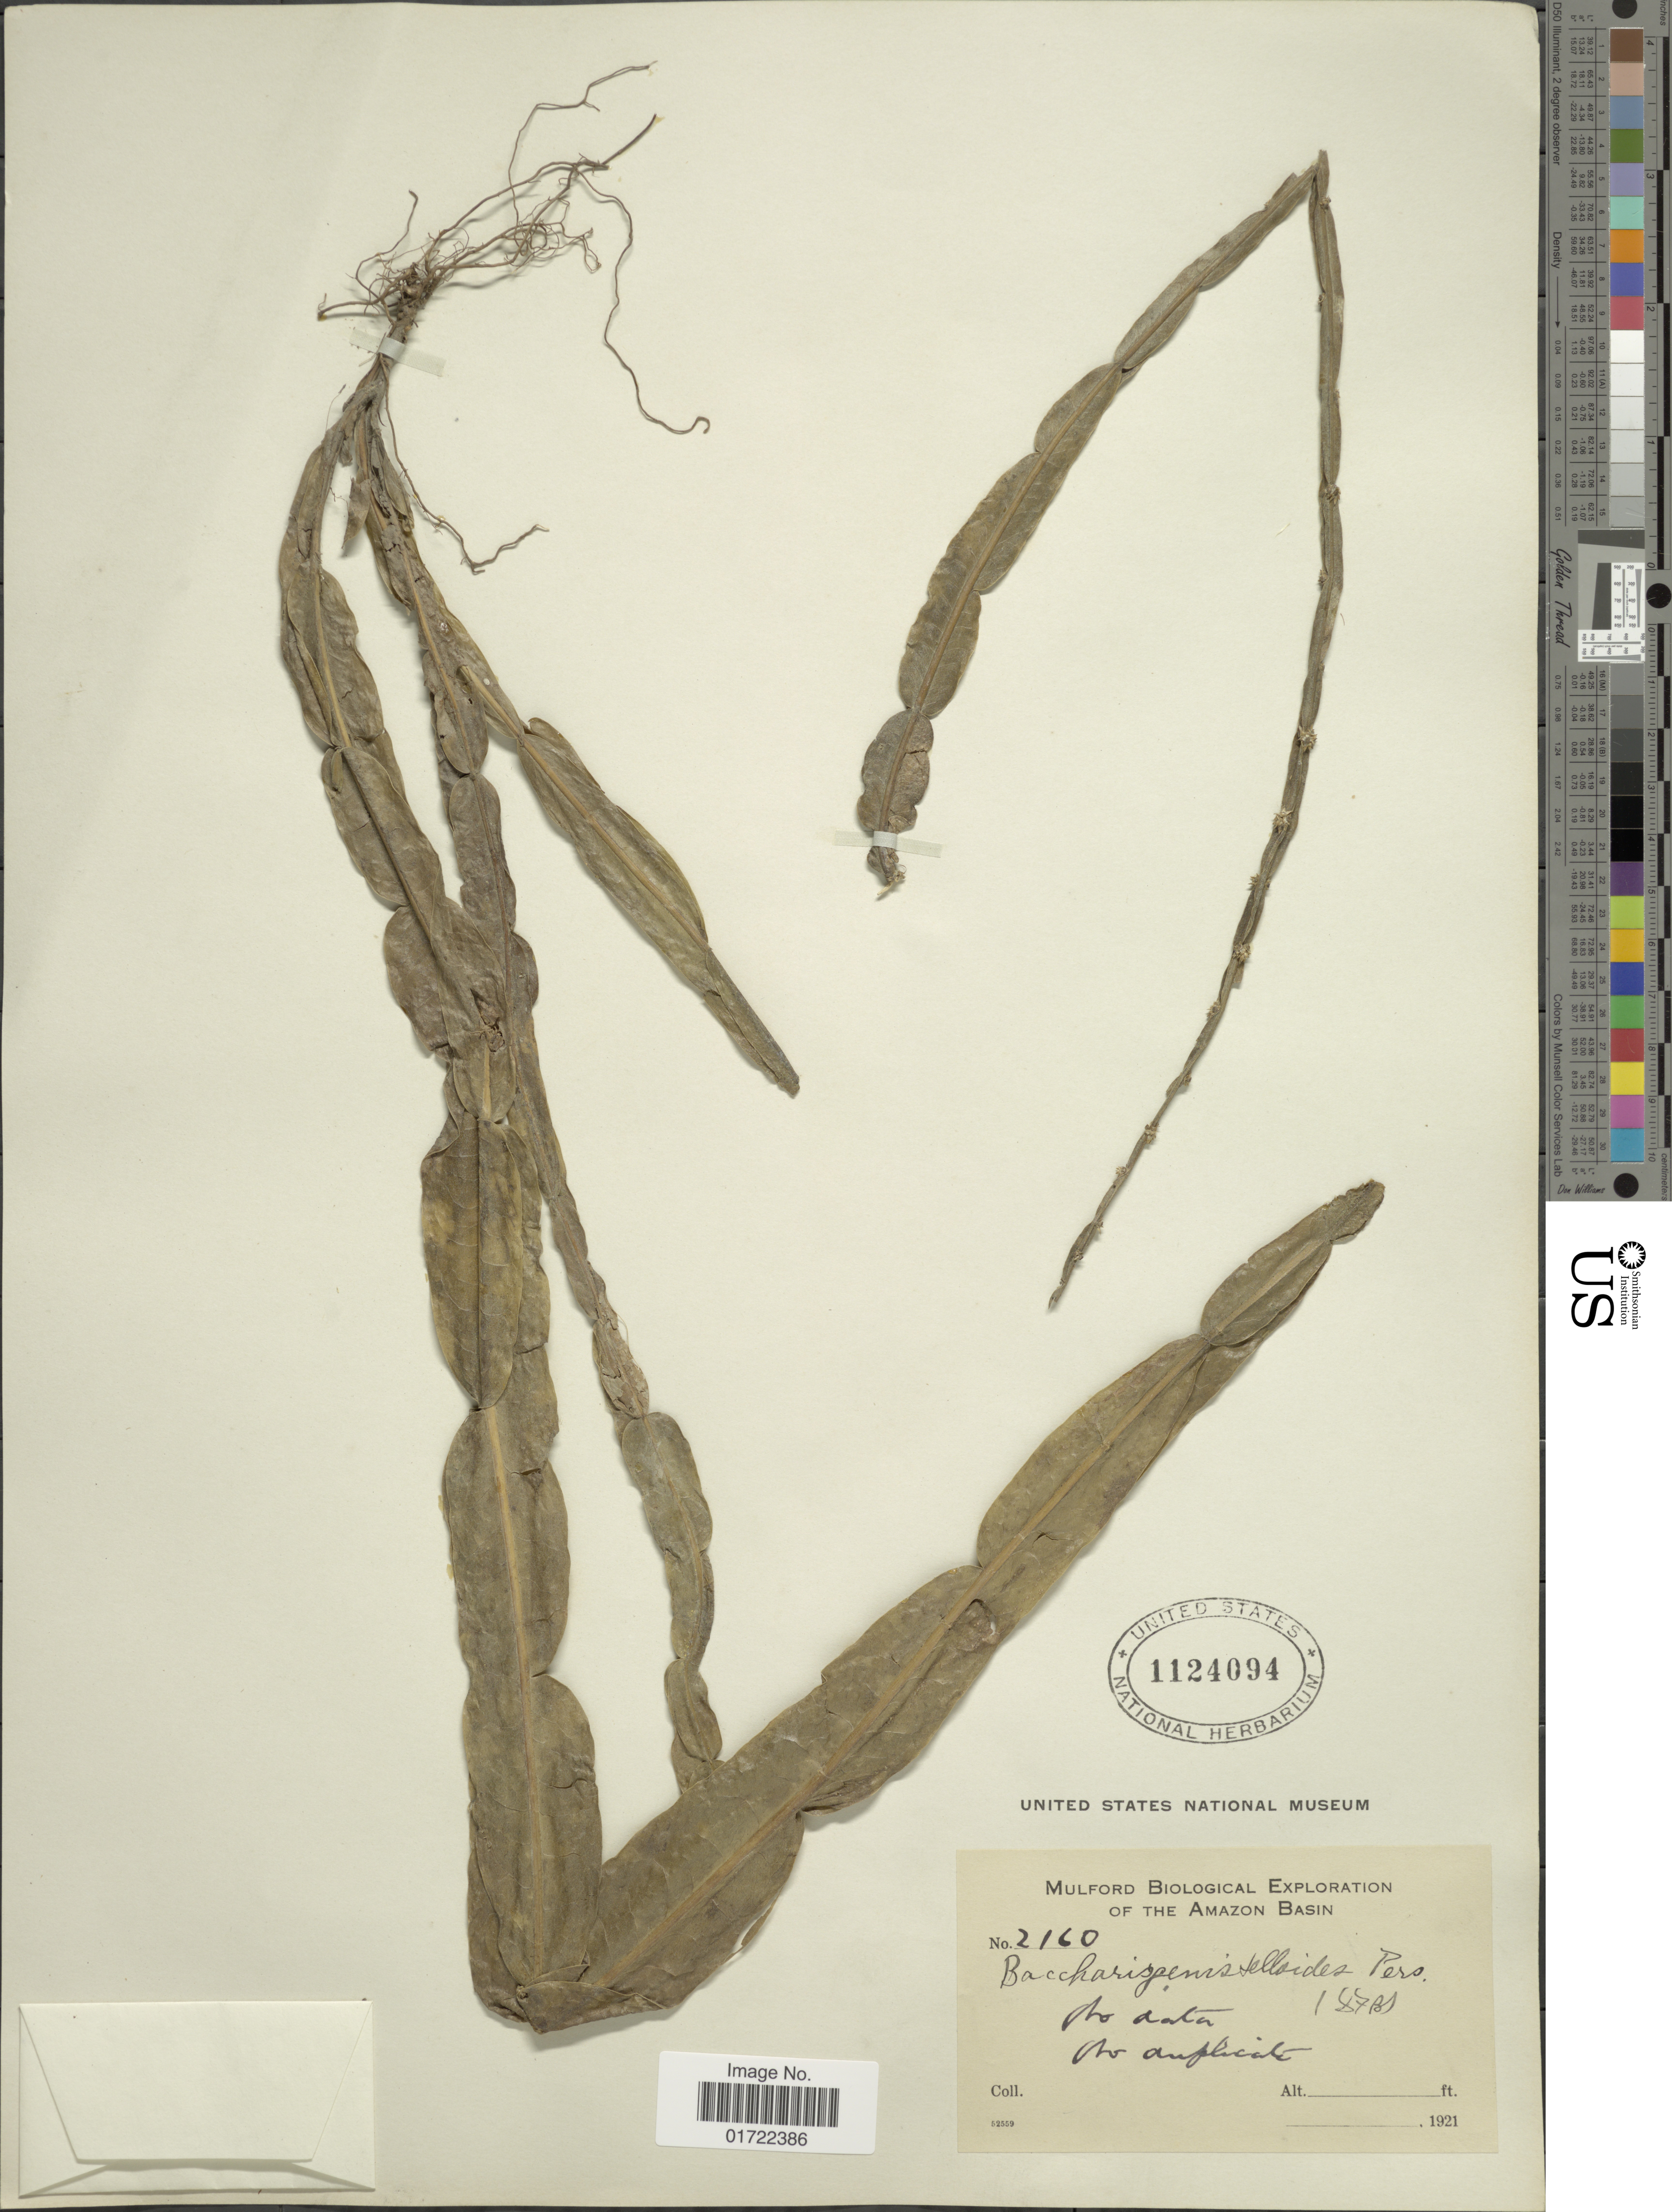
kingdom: Plantae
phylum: Tracheophyta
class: Magnoliopsida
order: Asterales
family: Asteraceae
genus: Baccharis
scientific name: Baccharis genistelloides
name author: (Lam.) Pers.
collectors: Mulford Biological Exploration of the Amazon Basin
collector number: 2160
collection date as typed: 1921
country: Bolivia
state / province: La Paz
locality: Amazon Basin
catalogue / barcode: US 1124094